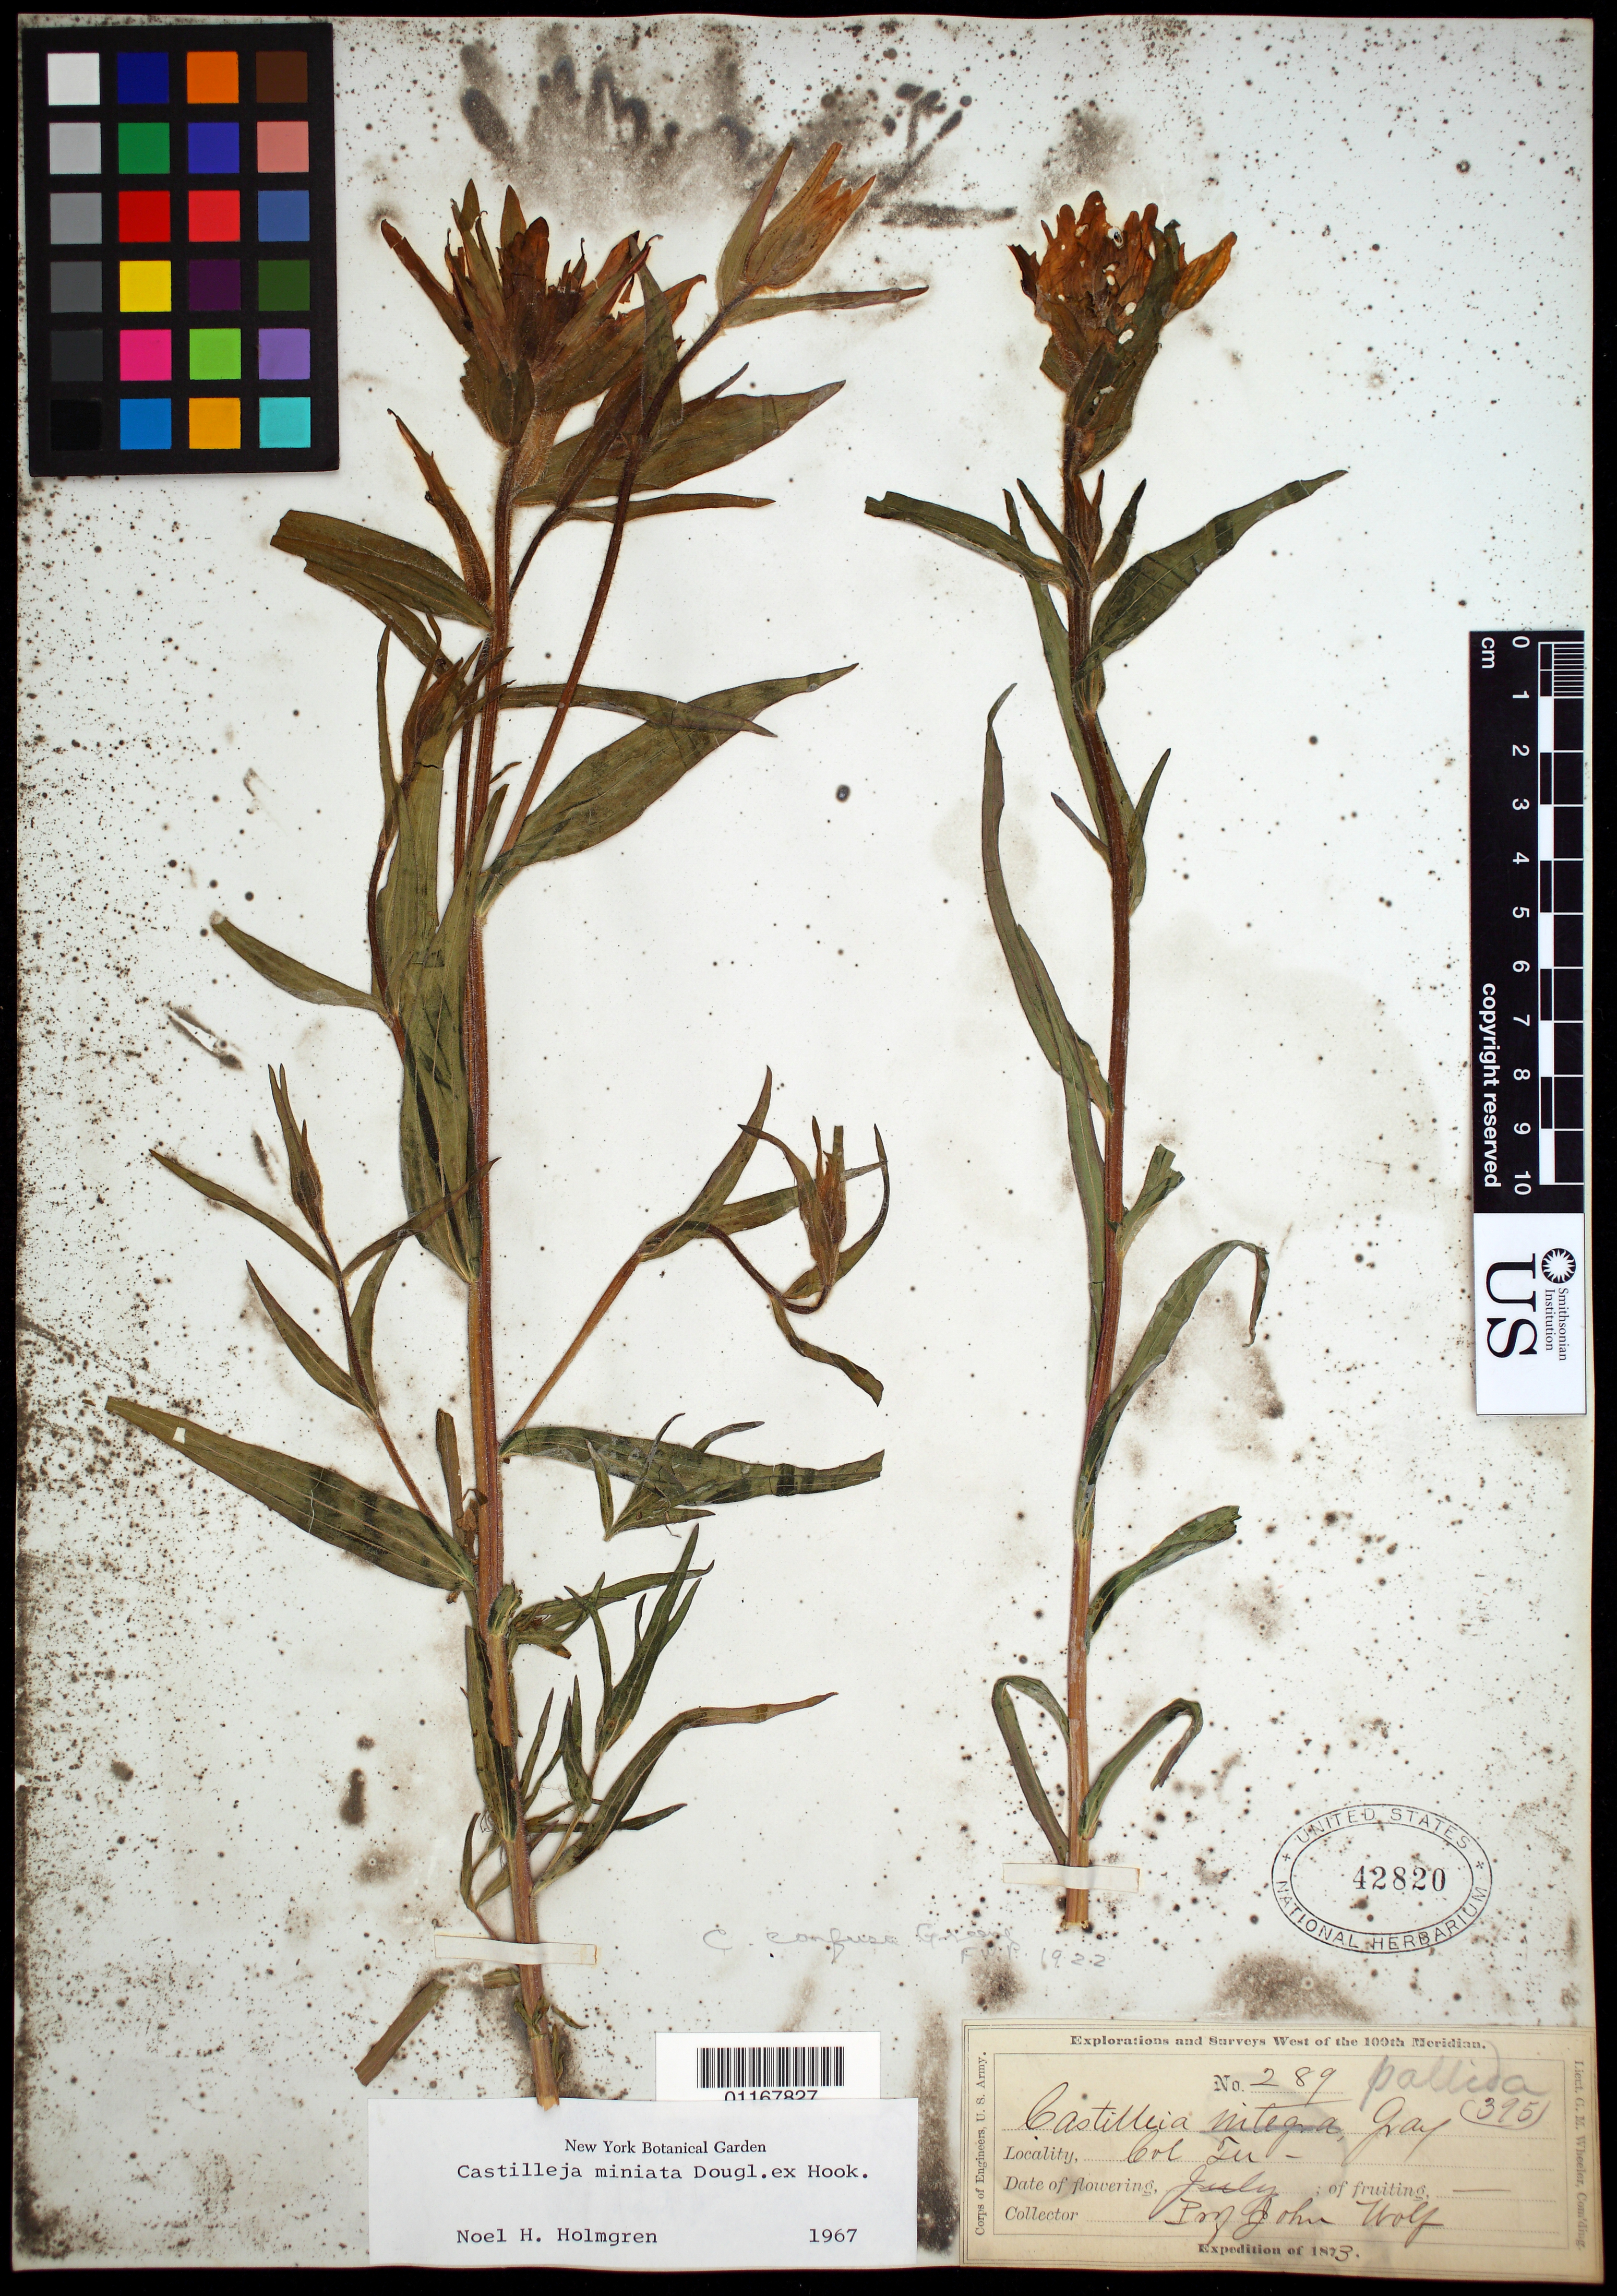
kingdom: Plantae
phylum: Tracheophyta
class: Magnoliopsida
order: Lamiales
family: Orobanchaceae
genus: Castilleja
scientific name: Castilleja miniata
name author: Douglas ex Hook.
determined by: Holmgren, N. H., (NY), New York Botanical Garden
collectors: J. Wolf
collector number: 289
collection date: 1873-07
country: United States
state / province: Colorado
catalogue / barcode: US 42820